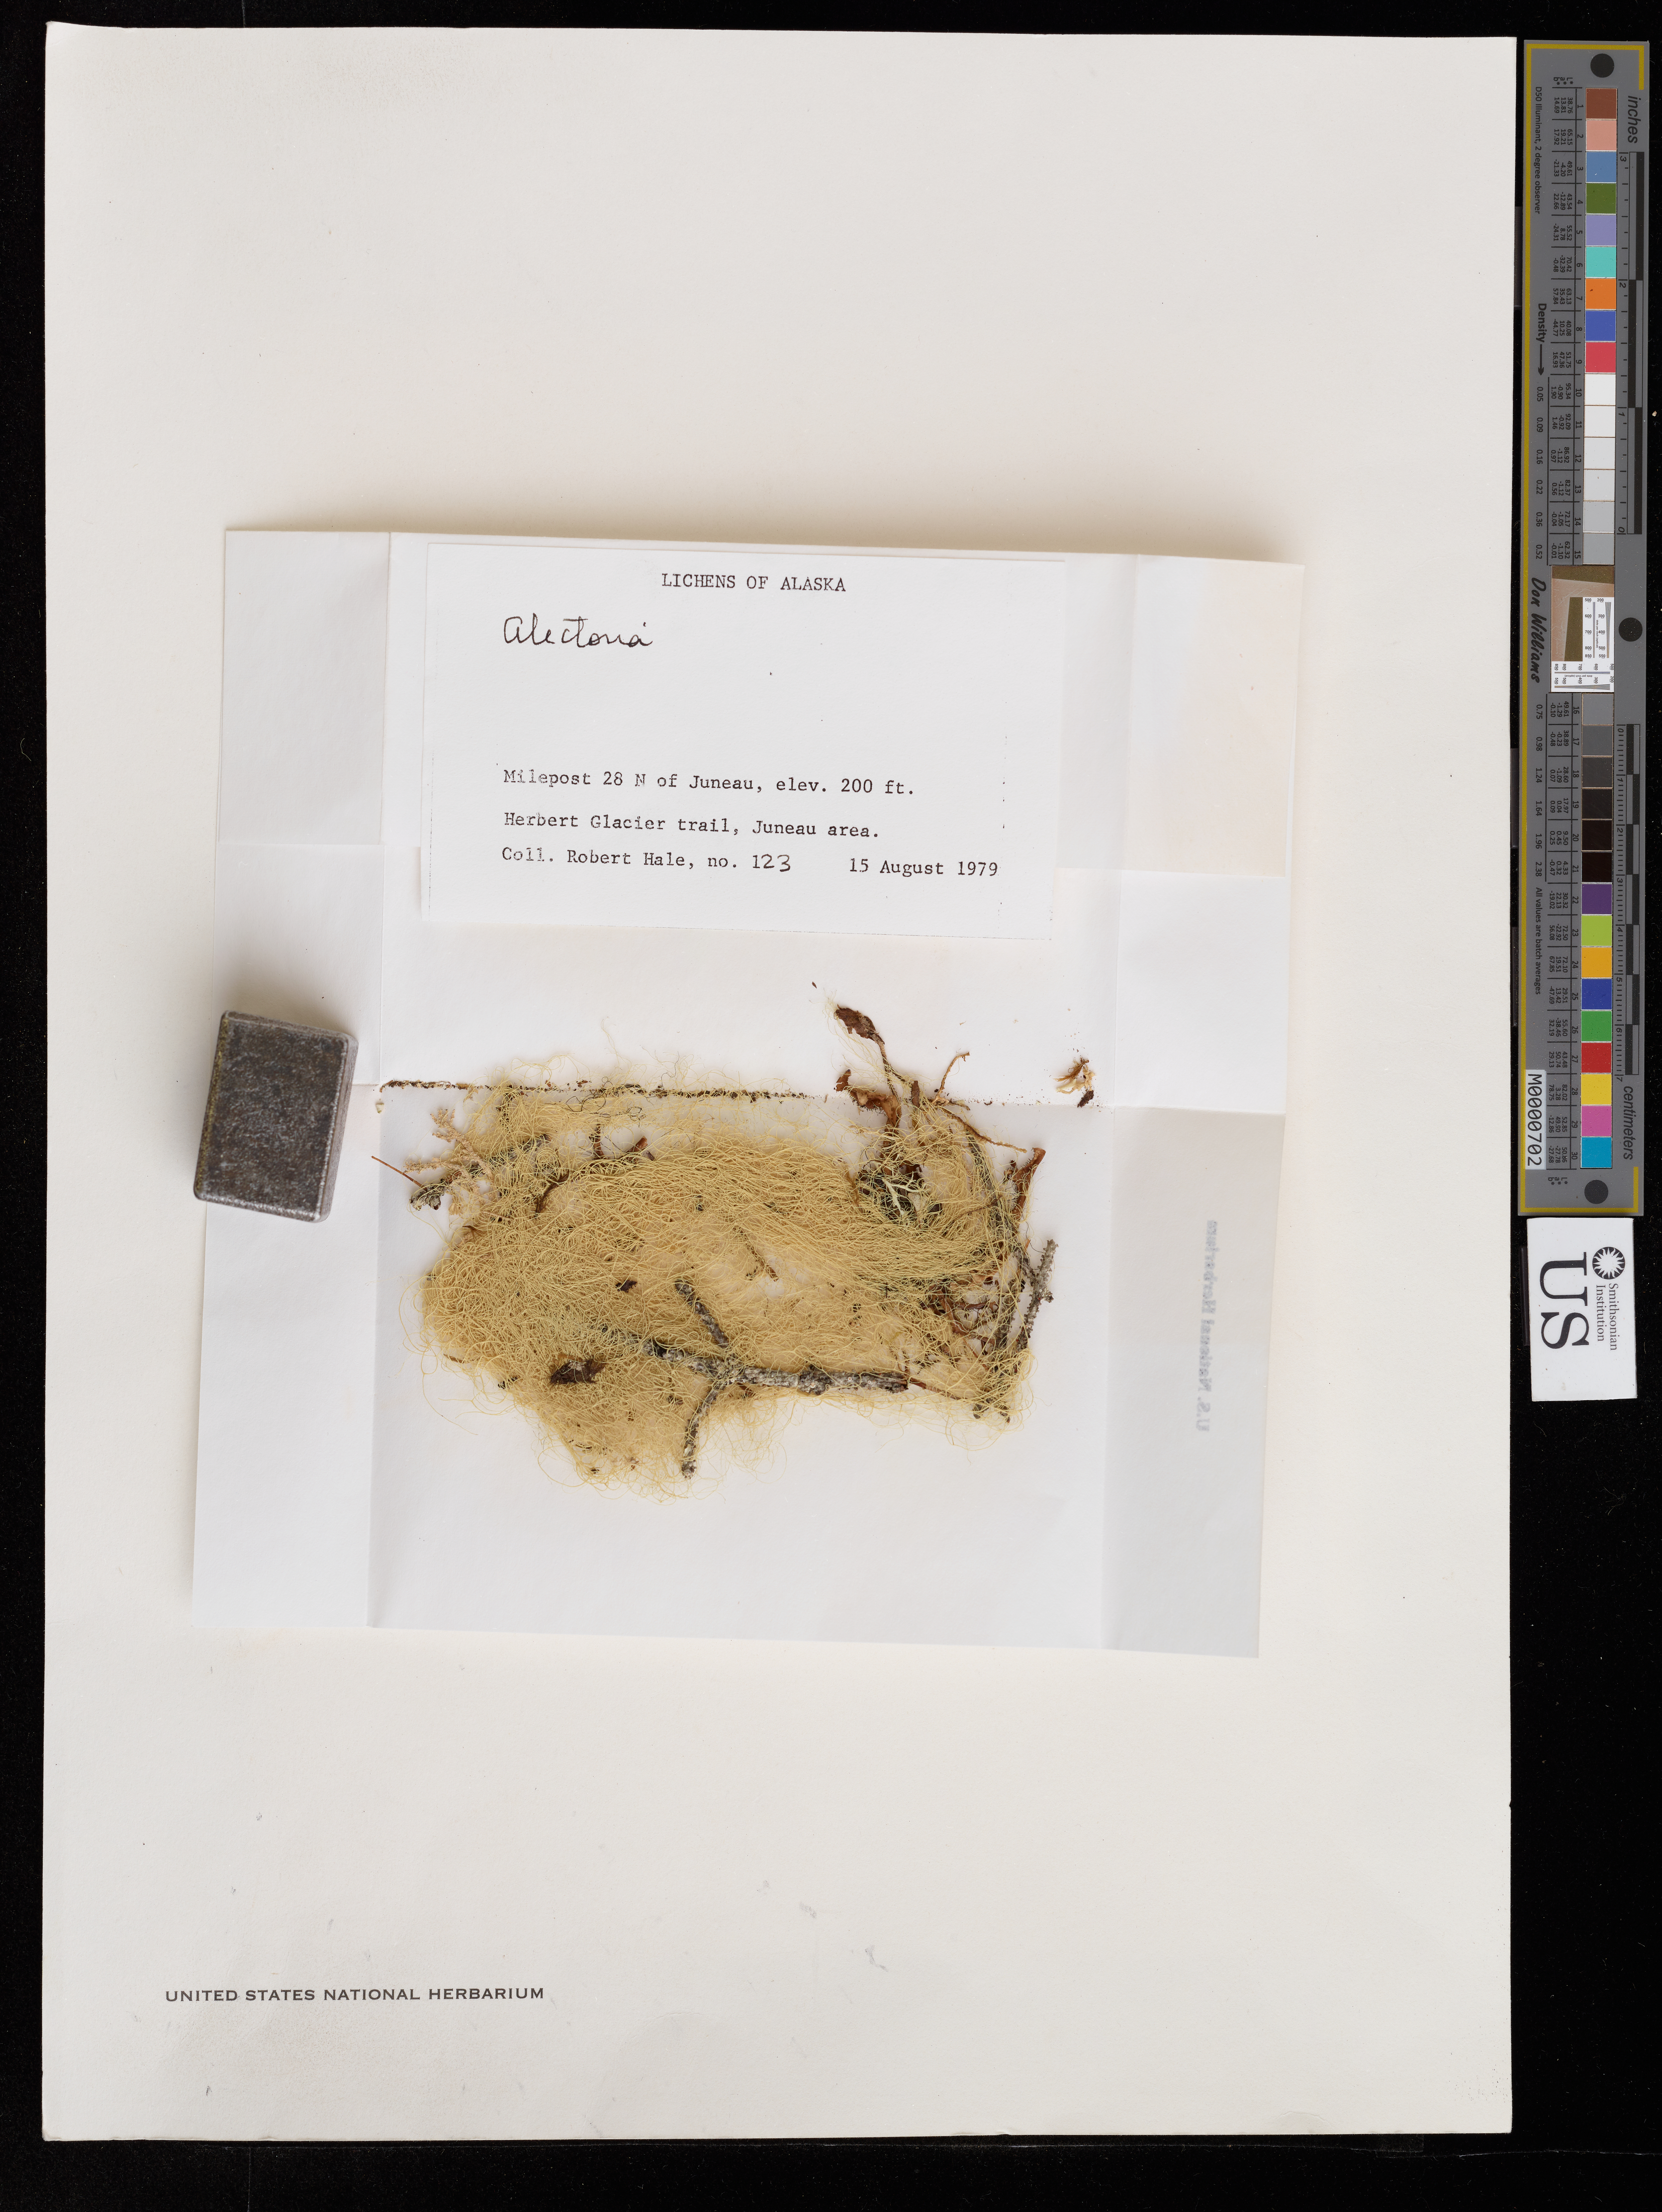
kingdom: Fungi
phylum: Ascomycota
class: Lecanoromycetes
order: Lecanorales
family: Parmeliaceae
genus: Alectoria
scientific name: Alectoria sp.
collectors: R. Hale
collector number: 123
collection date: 1979-08-15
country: United States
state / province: Alaska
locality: Herbert Glacier Trail, Milepost 28 n of Juneau.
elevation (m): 61